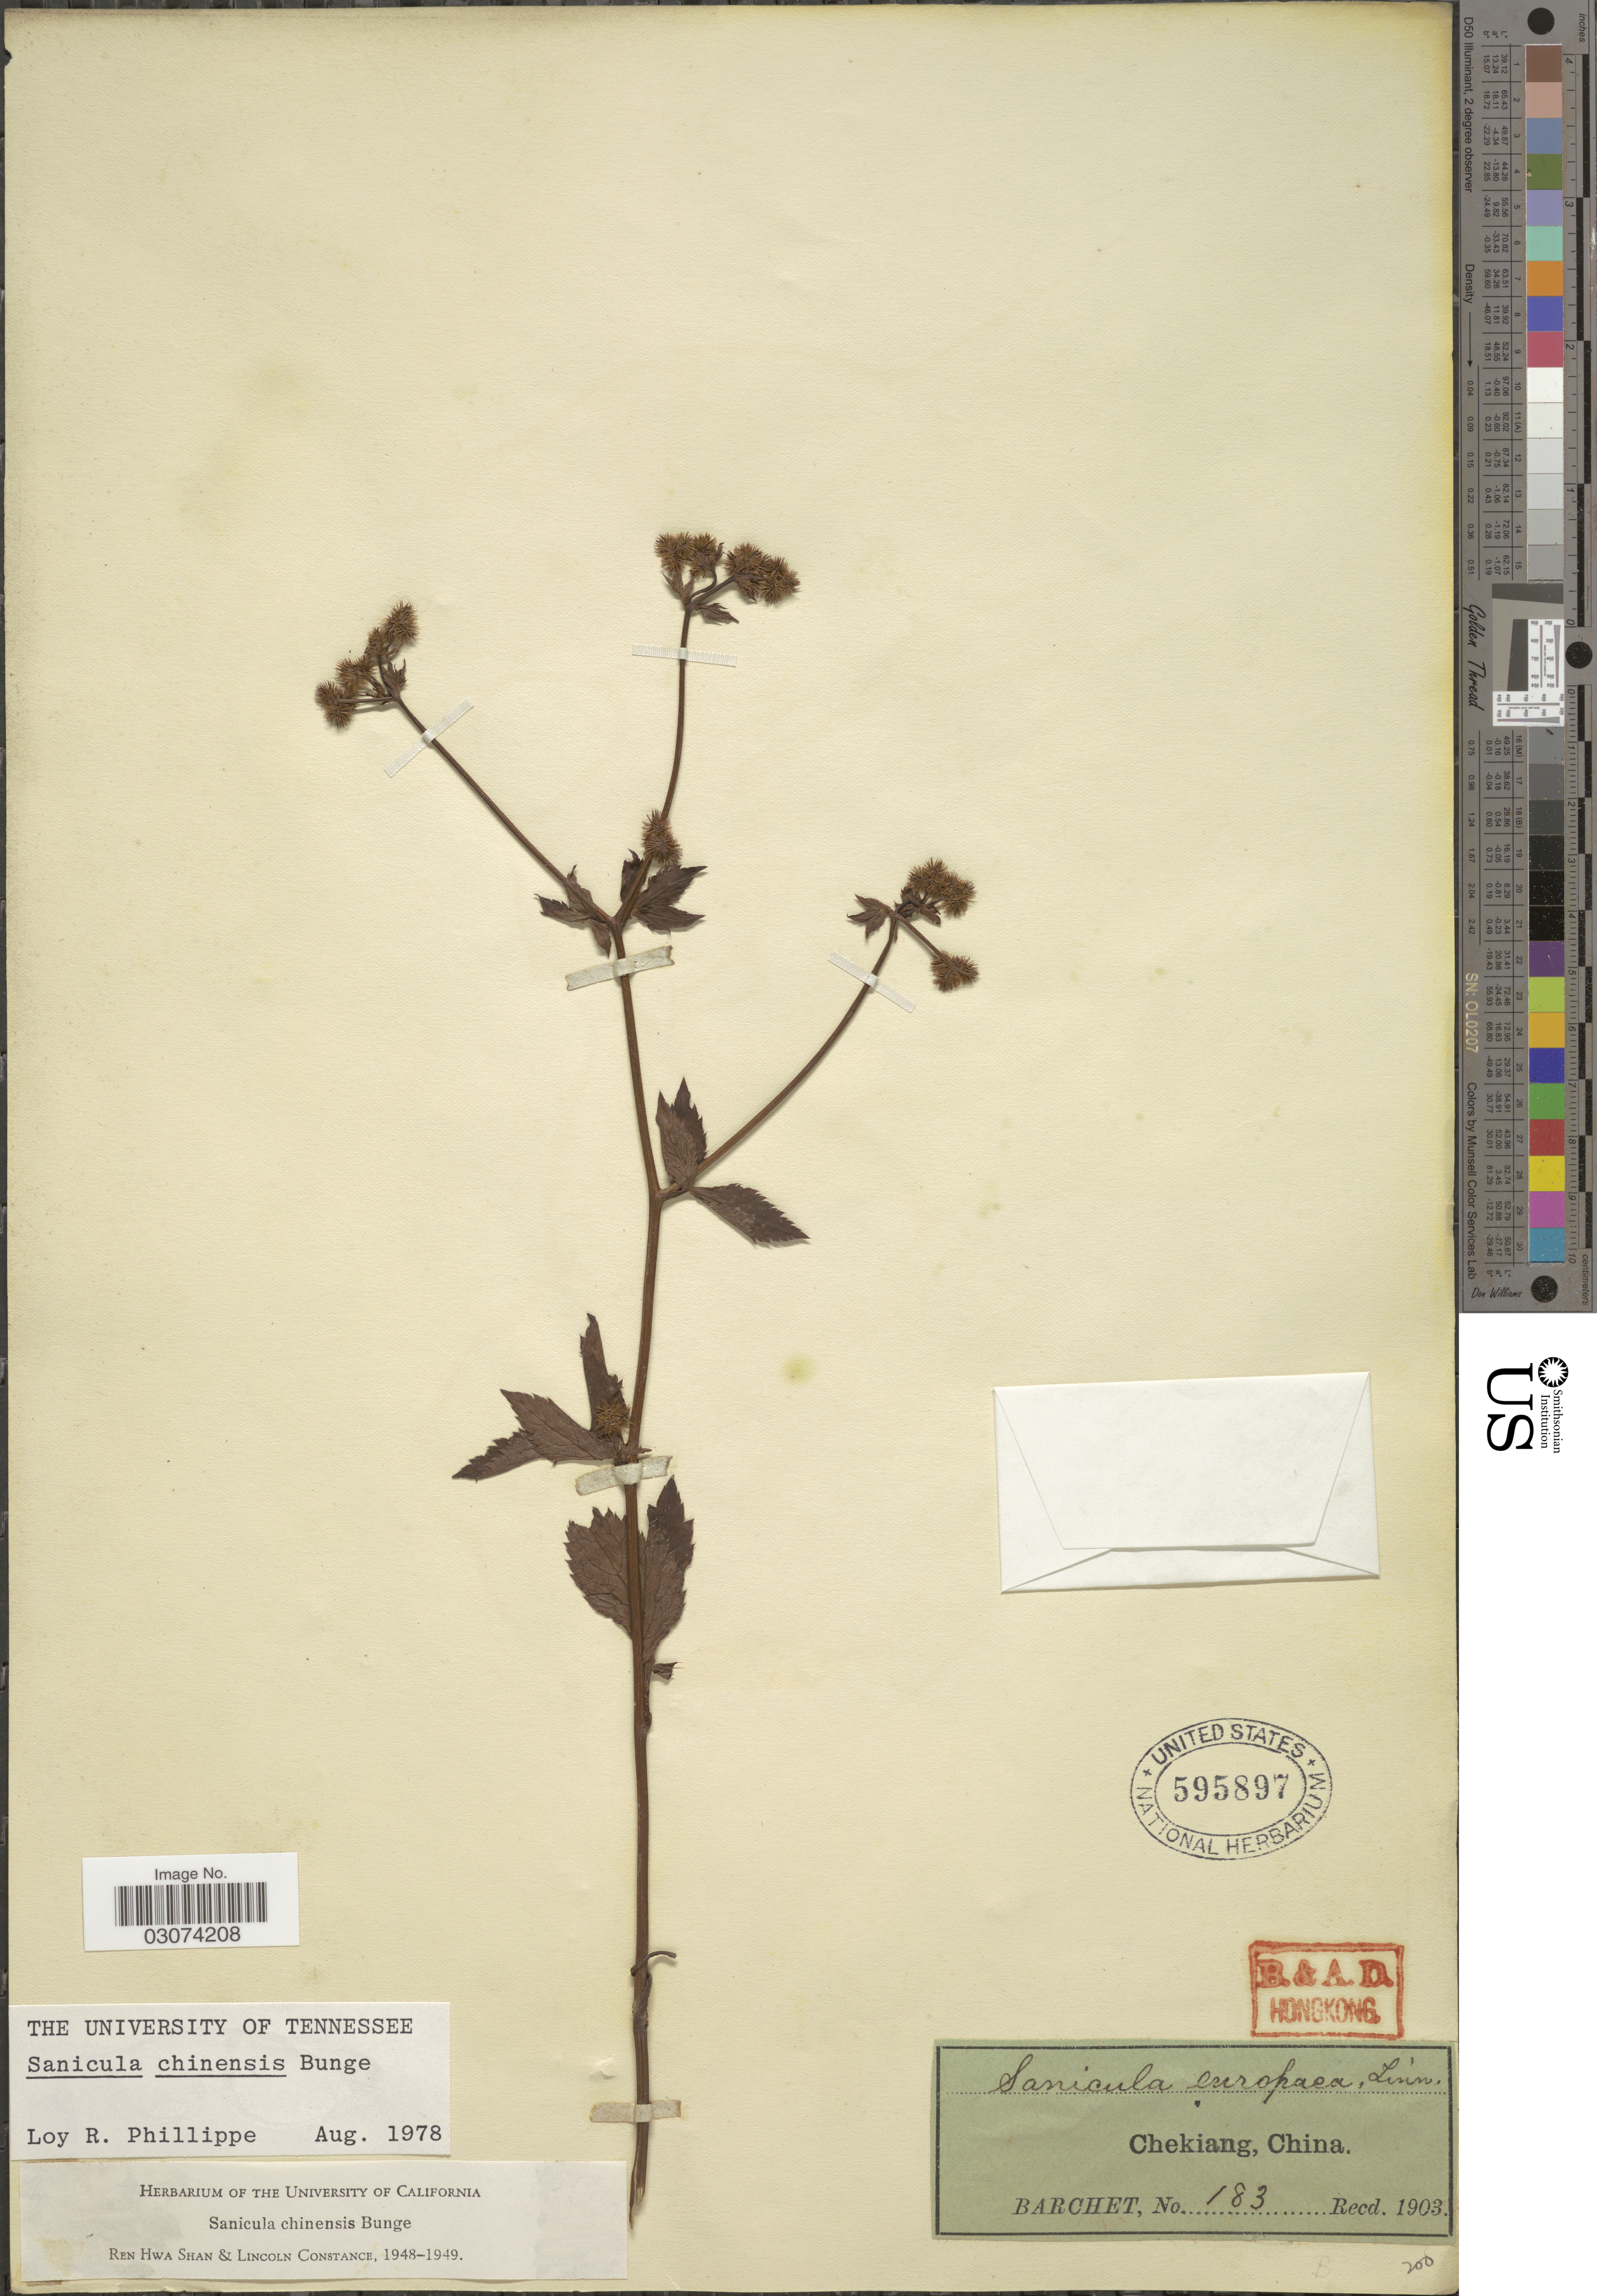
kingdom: Plantae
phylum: Tracheophyta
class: Magnoliopsida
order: Apiales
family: Apiaceae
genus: Sanicula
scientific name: Sanicula chinensis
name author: Bunge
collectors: Barchet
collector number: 183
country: China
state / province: Zhejiang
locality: Chekiang.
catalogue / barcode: US 595897